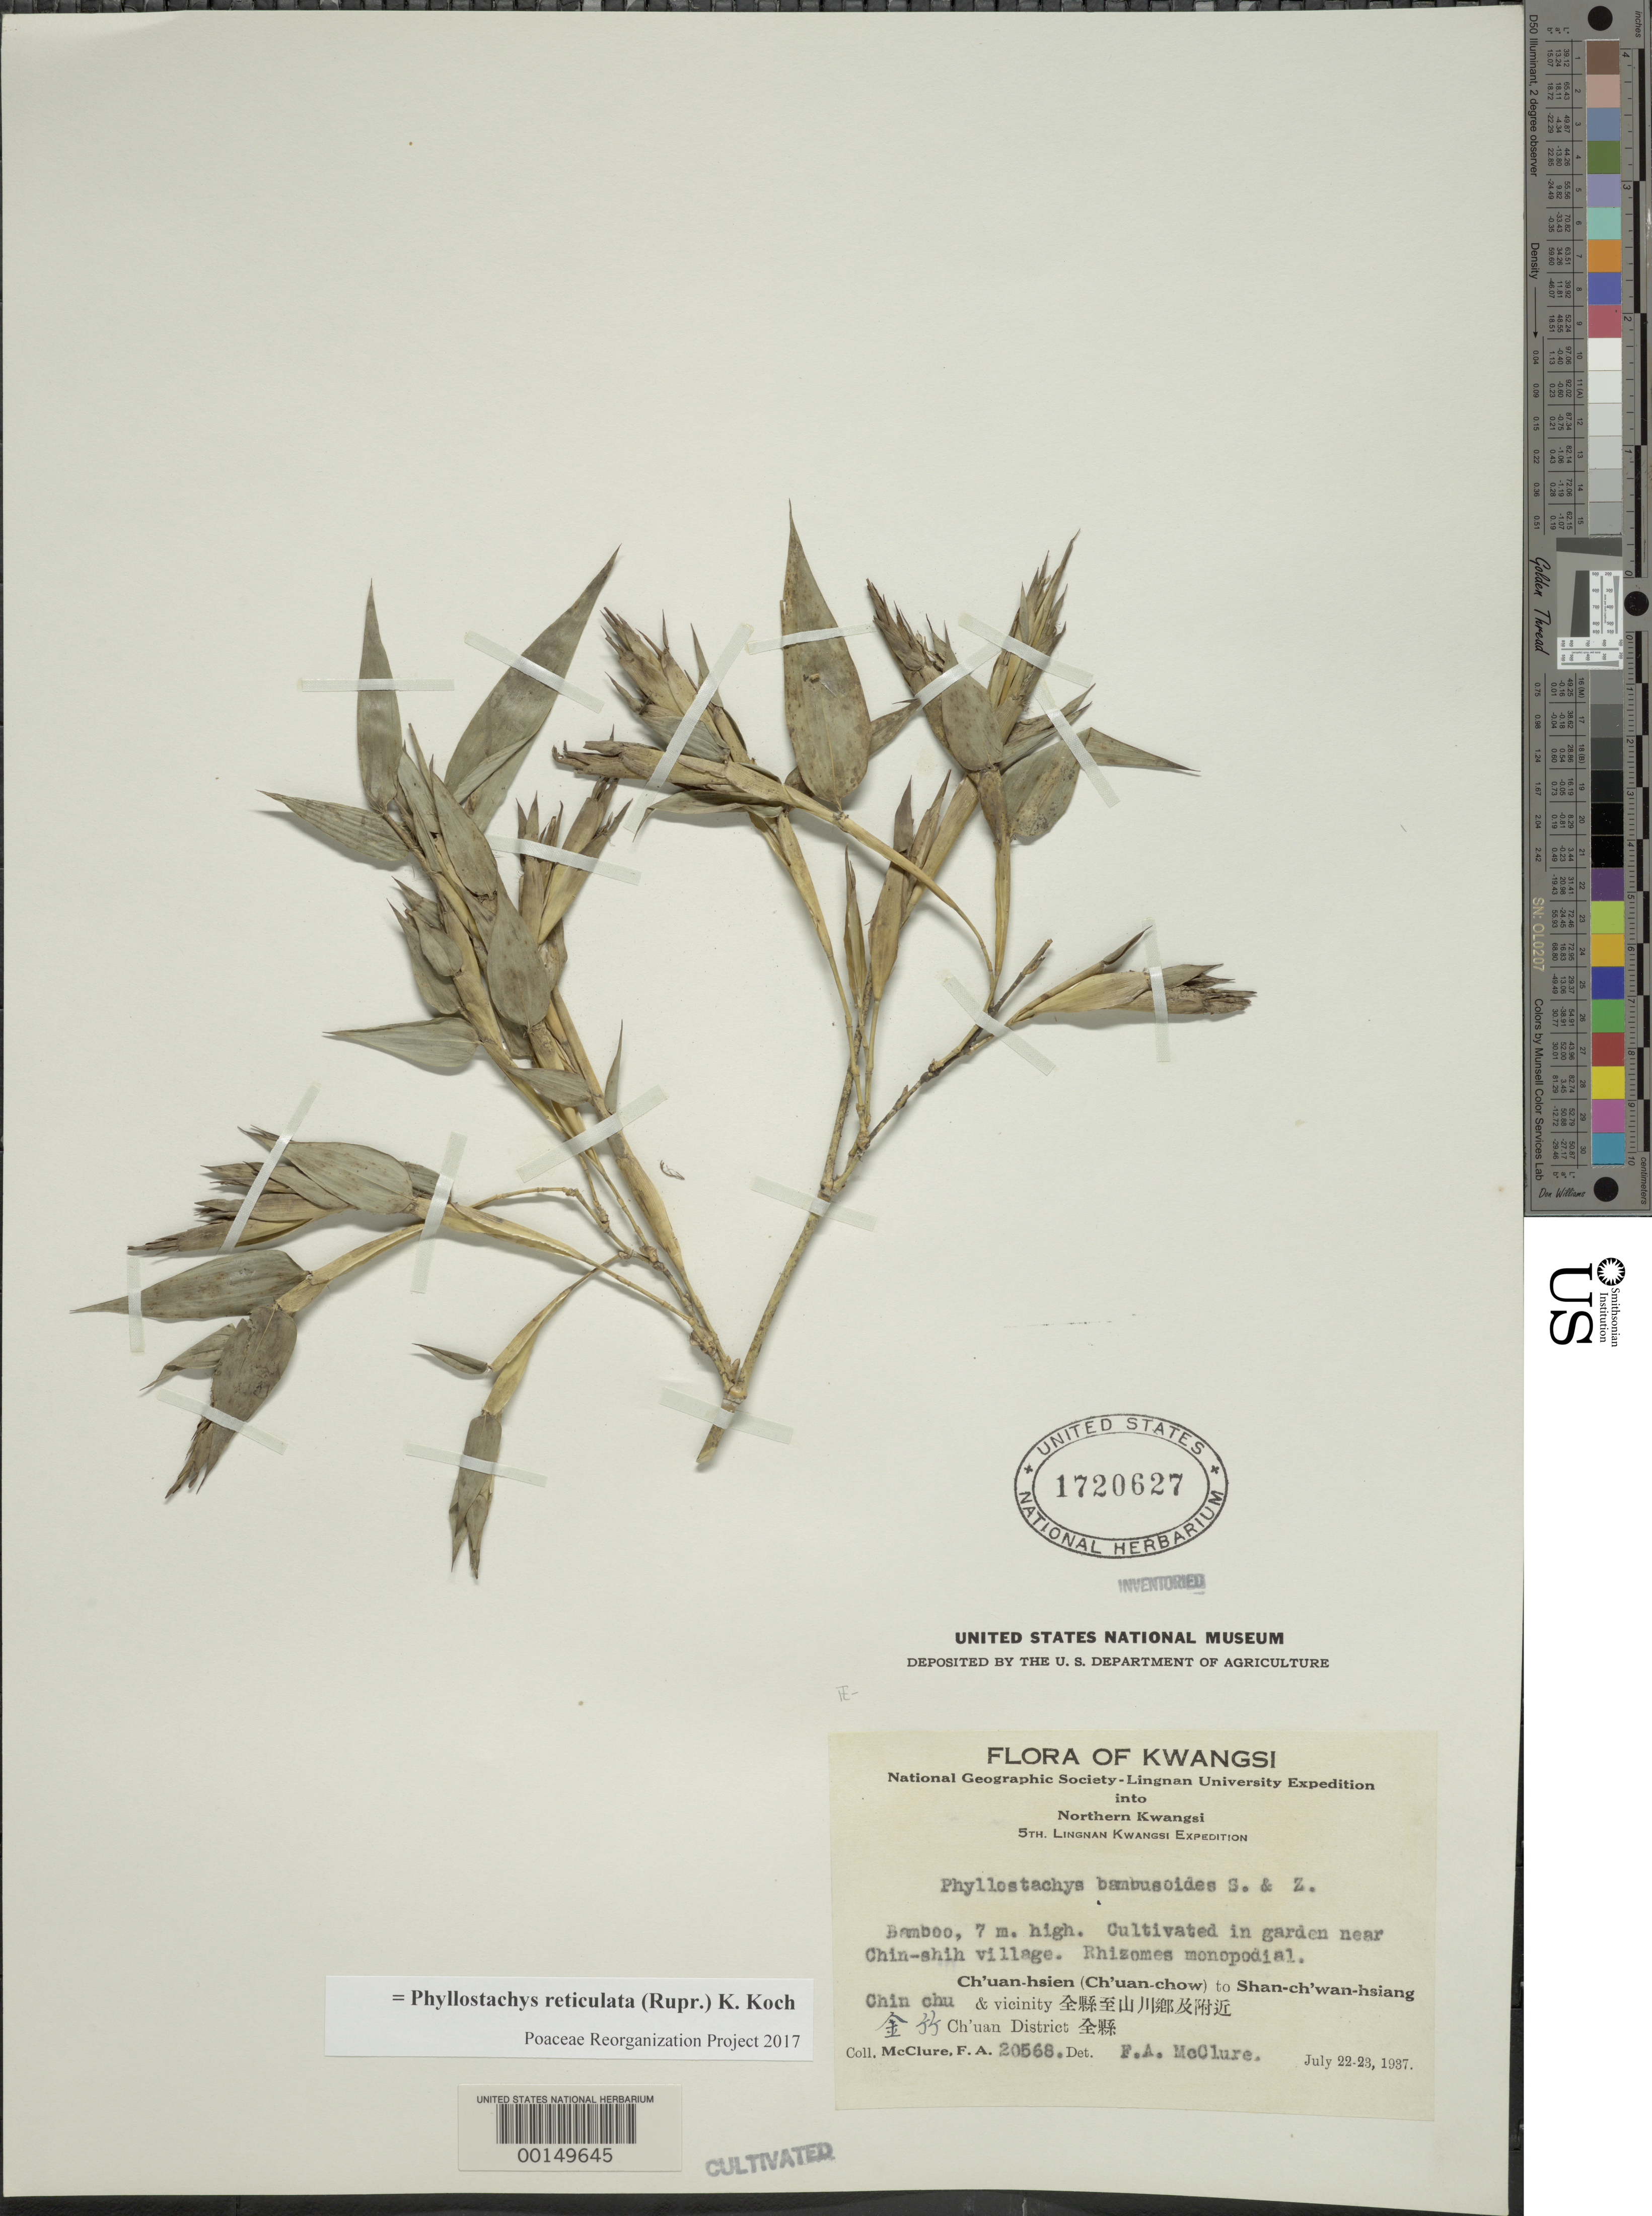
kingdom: Plantae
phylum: Tracheophyta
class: Liliopsida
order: Poales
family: Poaceae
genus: Phyllostachys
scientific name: Phyllostachys reticulata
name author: (Rupr.) K. Koch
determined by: Poaceae Reorganization Project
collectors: F. A. McClure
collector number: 20568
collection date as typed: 22 Jul 1937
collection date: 1937-07-22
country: China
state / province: Guangxi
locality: Ch'uan-hsien/shan-ch'wan-hsiang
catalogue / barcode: US 1720627